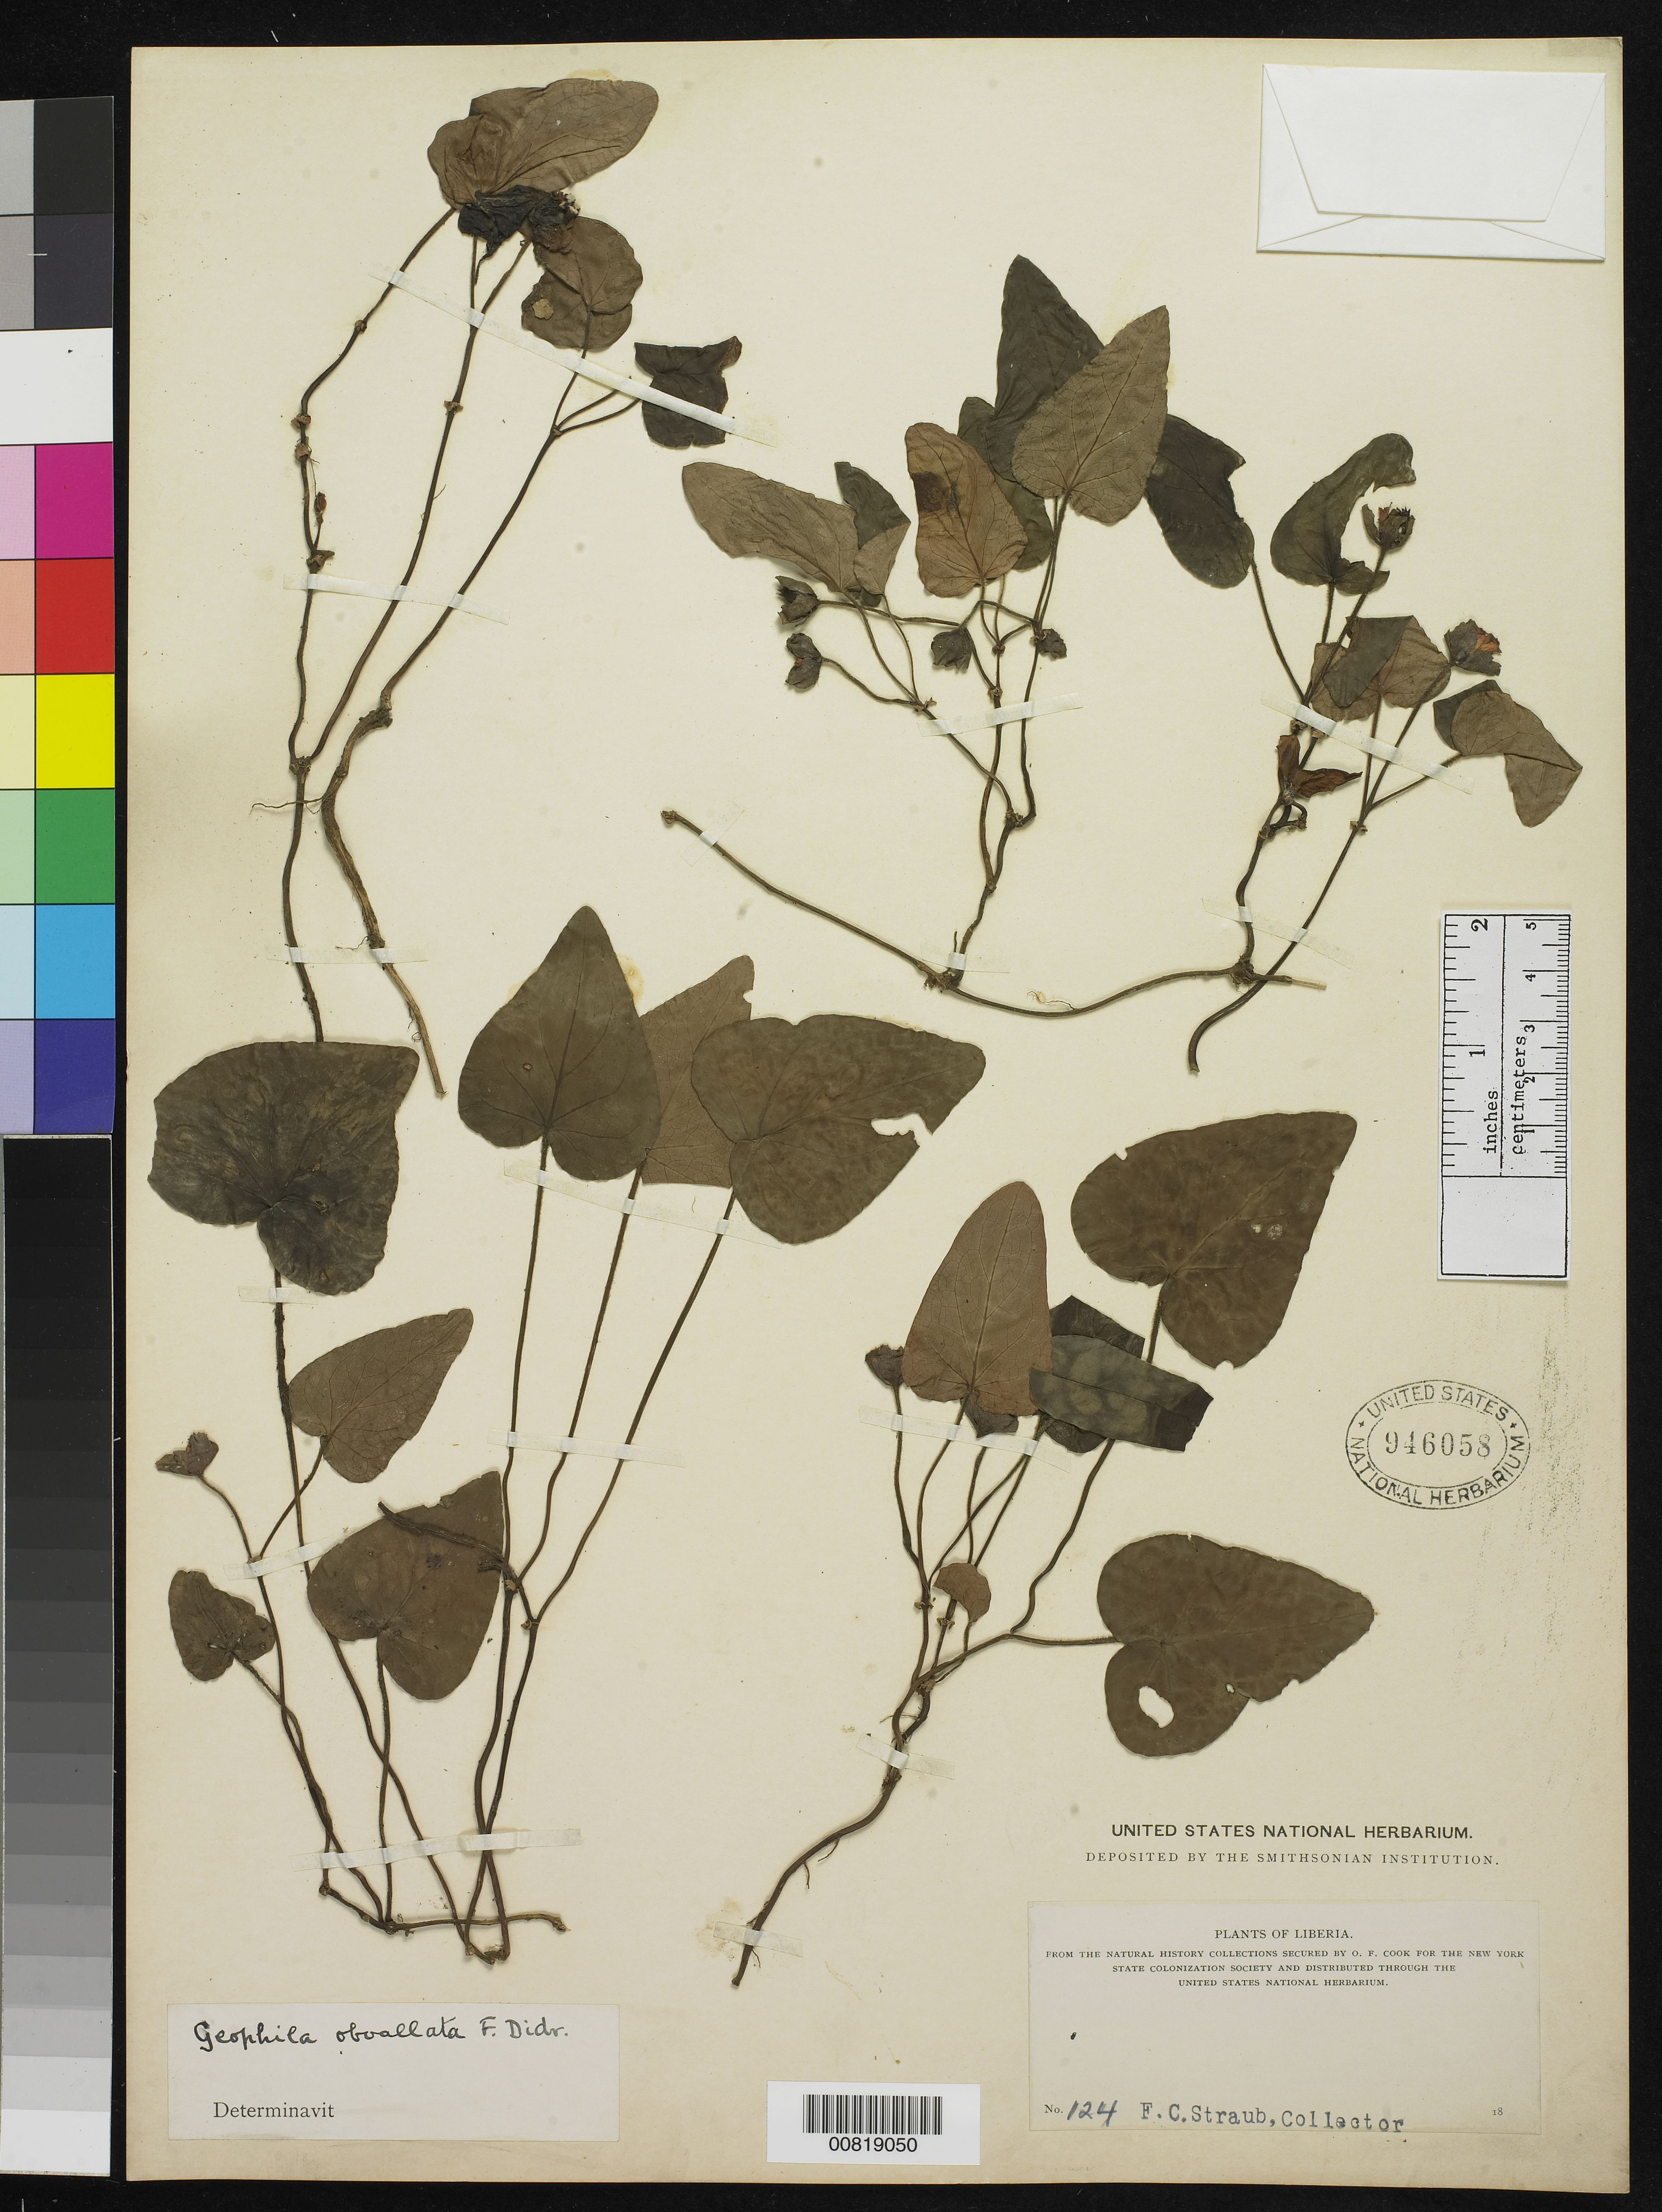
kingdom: Plantae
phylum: Tracheophyta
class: Magnoliopsida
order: Gentianales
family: Rubiaceae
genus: Geophila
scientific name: Geophila obvallata subsp. obvallata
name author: (Schumach.) Didr.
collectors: F. Straub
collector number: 124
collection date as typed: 18--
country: Liberia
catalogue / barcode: US 946058